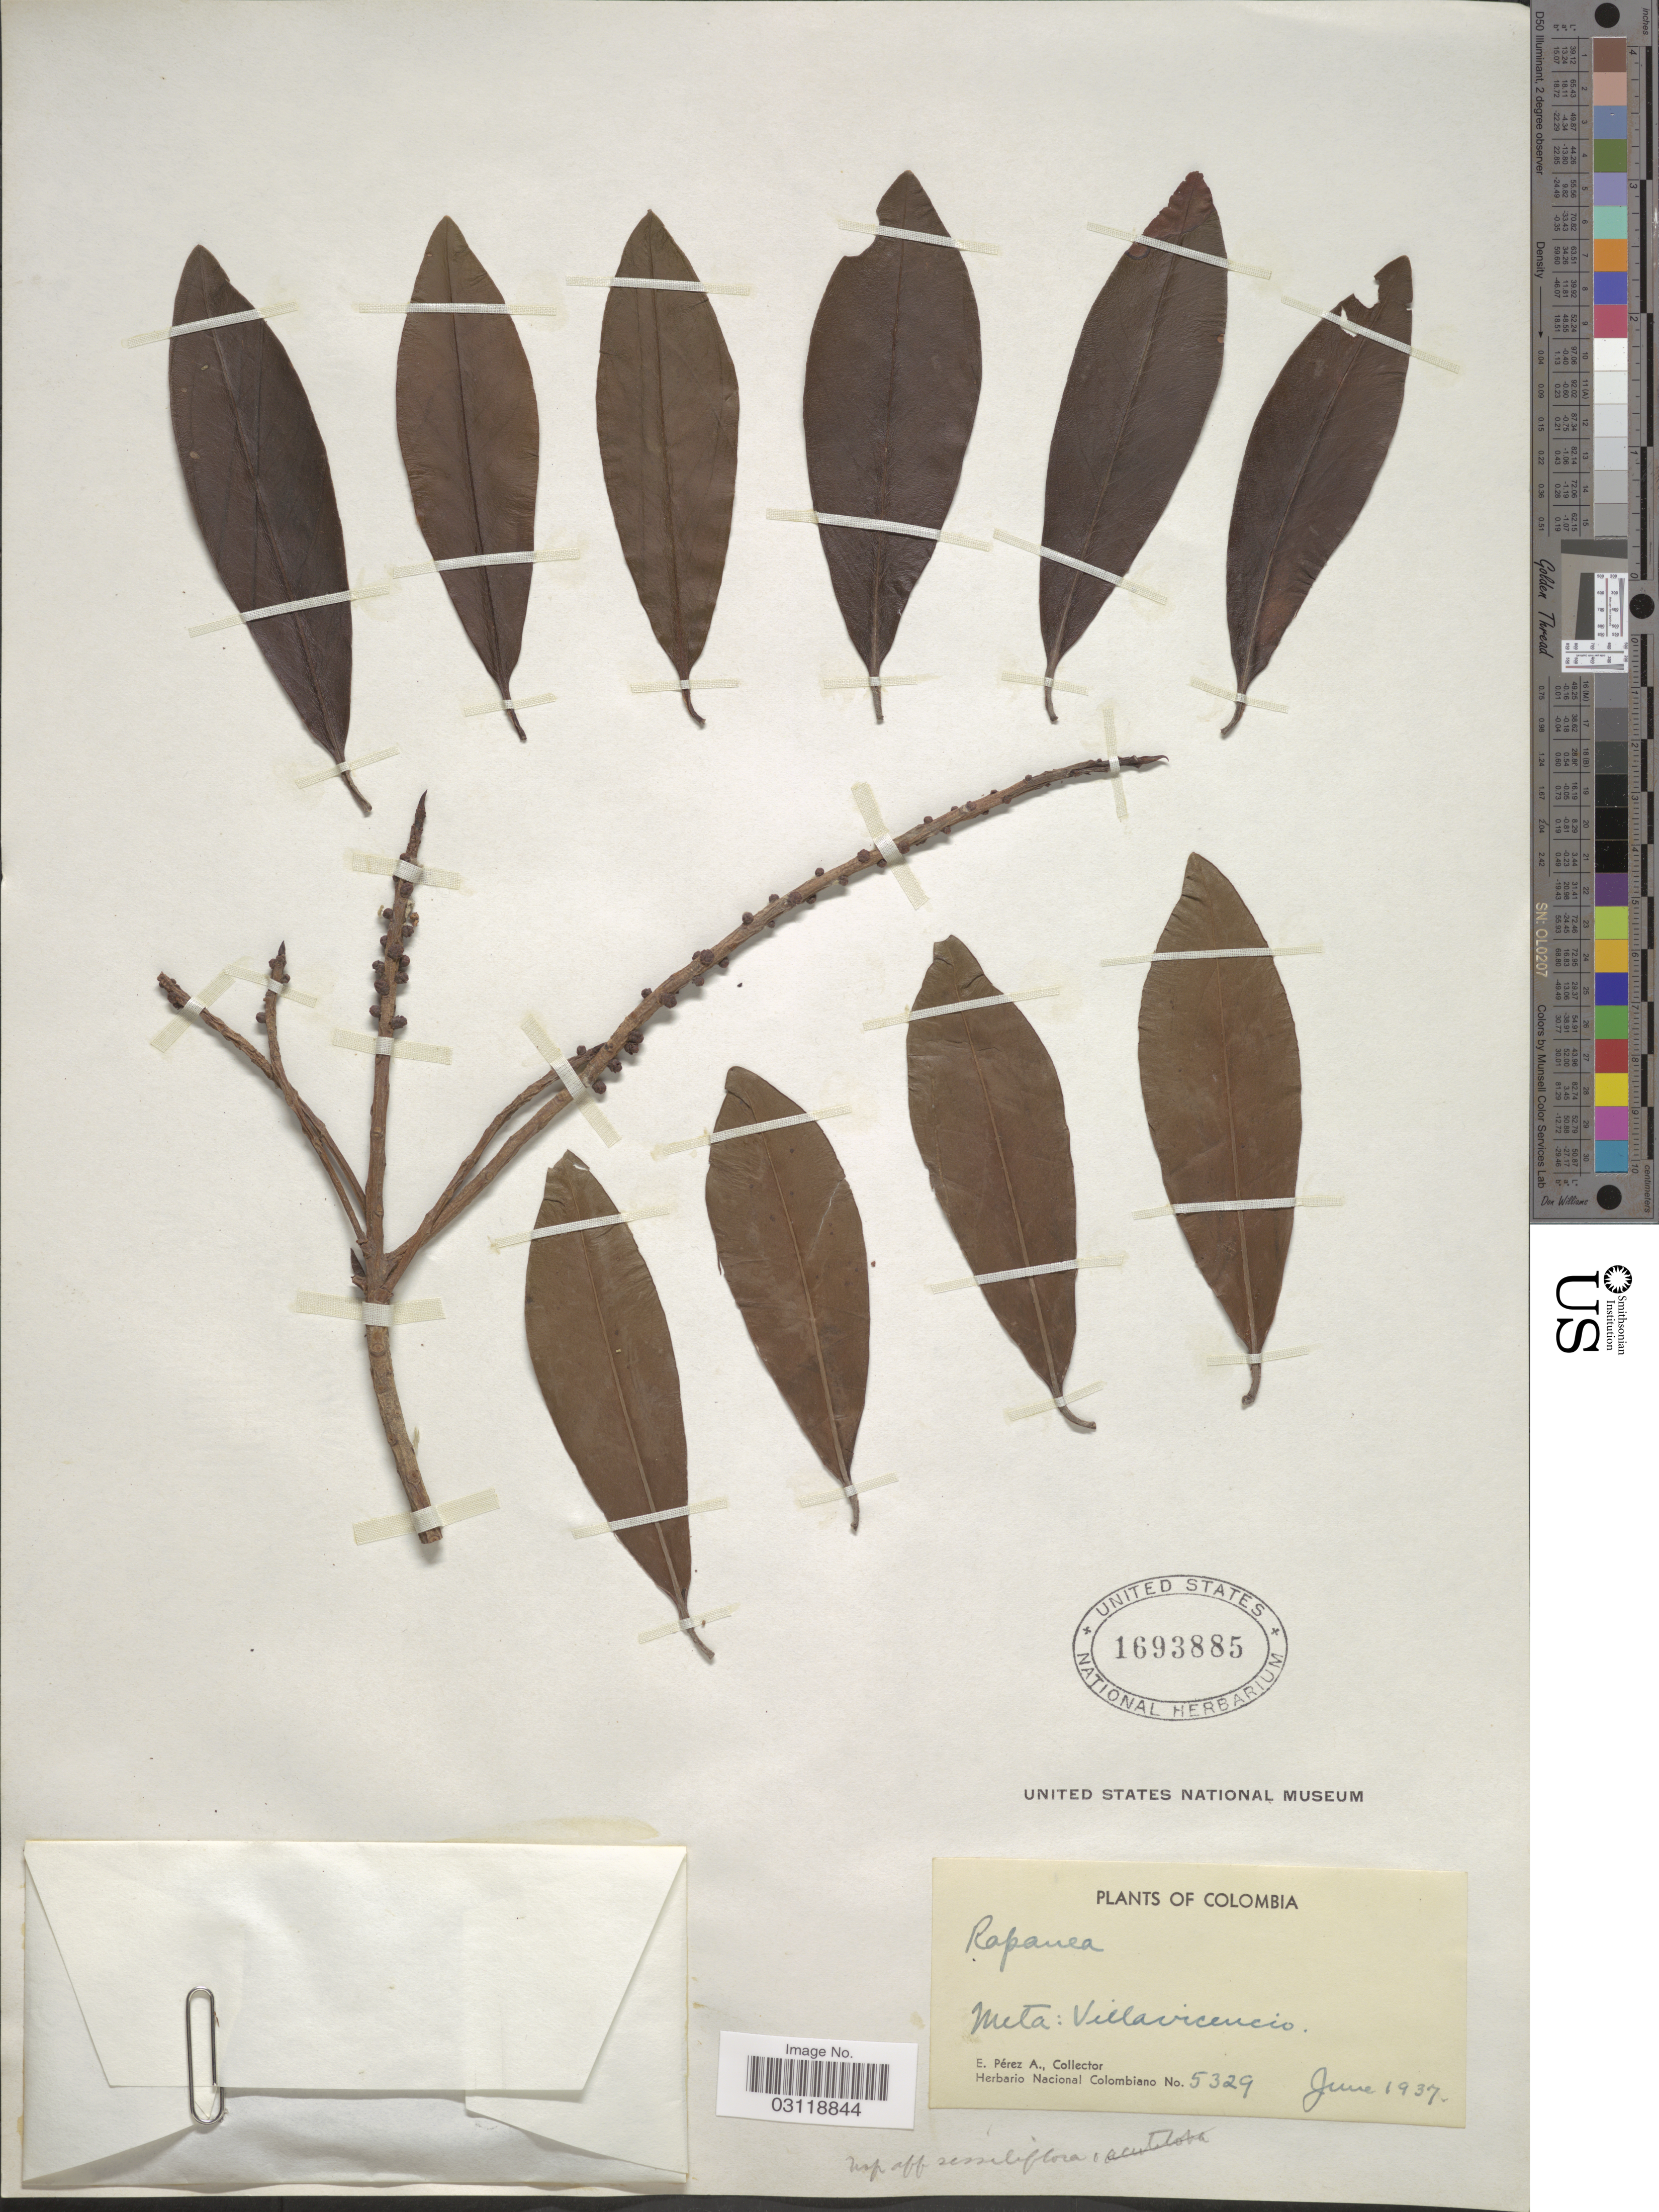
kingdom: Plantae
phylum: Tracheophyta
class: Magnoliopsida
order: Ericales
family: Primulaceae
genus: Rapanea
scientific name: Rapanea sp.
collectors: E. Pérez Arbeláez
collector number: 5329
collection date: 1937-06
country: Colombia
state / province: Meta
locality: Villavicencio.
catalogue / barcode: US 1693885